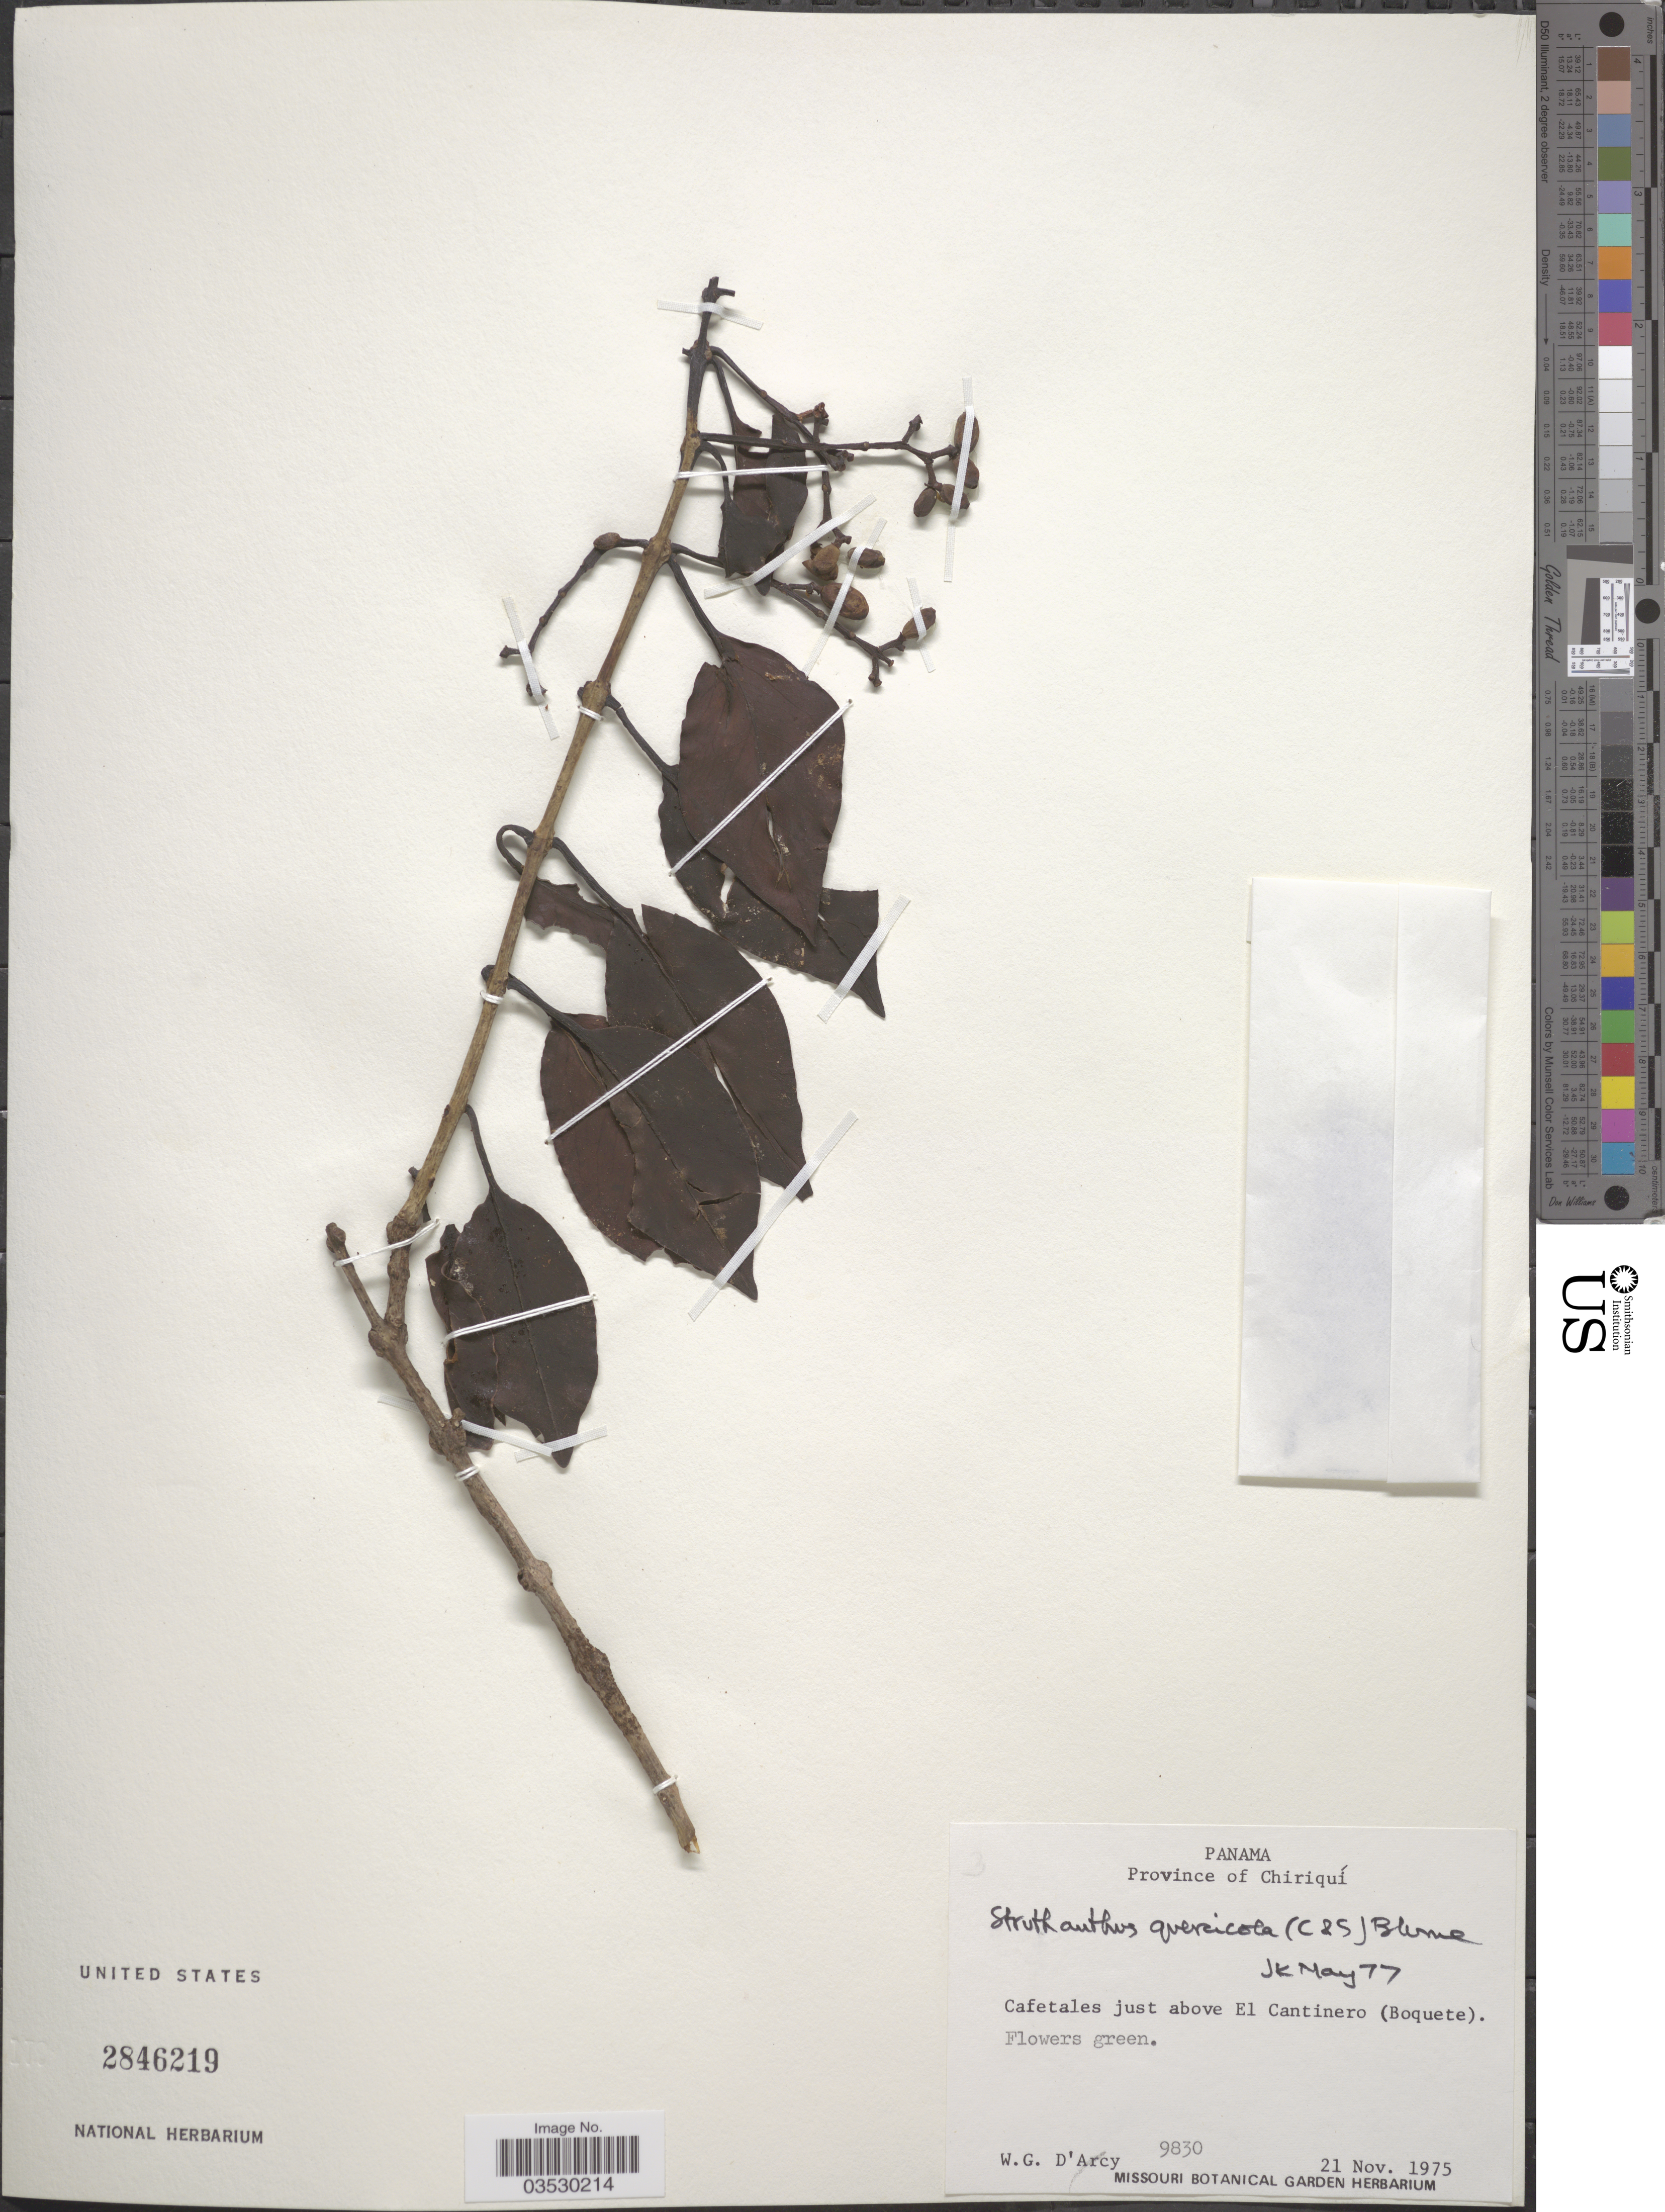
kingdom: Plantae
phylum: Tracheophyta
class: Magnoliopsida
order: Santalales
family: Loranthaceae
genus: Struthanthus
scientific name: Struthanthus quercicola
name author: (Kuijt) Cham. & Schltr.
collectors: W. G. D'Arcy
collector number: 9830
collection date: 1975-11-21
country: Panama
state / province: Chiriqui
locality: Cafetales just above El Cantinero (Boquete).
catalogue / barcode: US 2846219